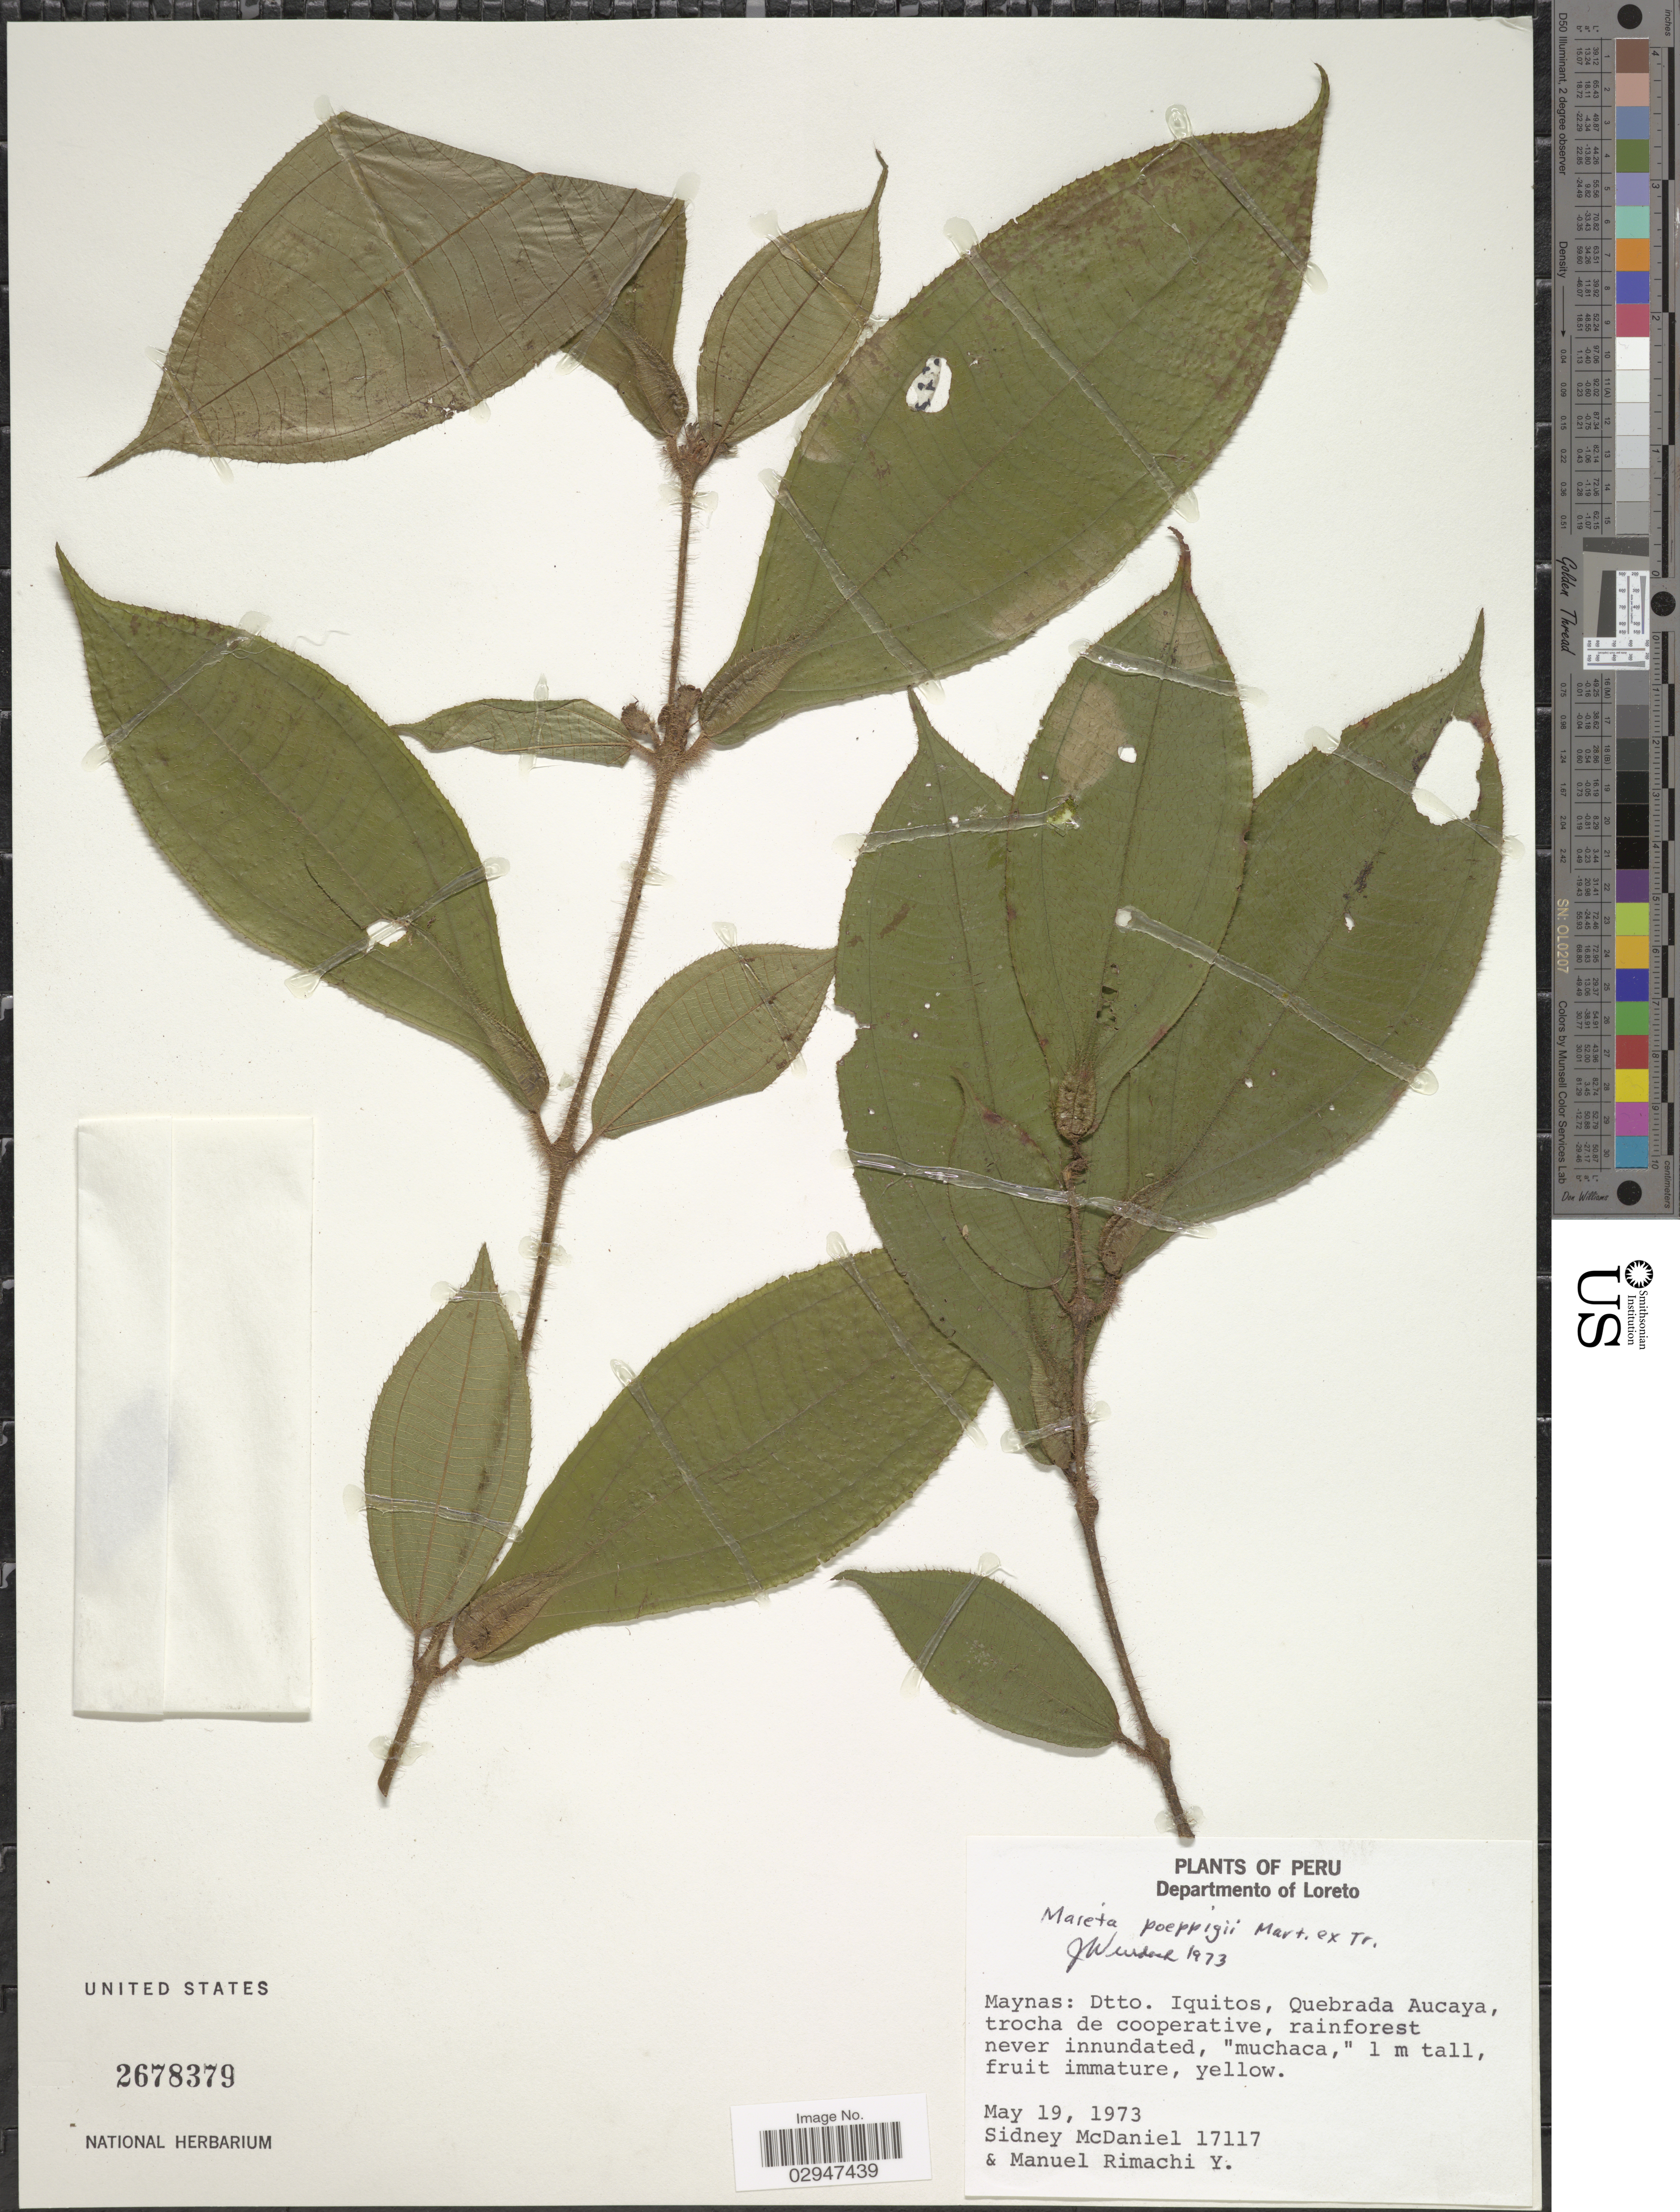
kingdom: Plantae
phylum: Tracheophyta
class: Magnoliopsida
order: Myrtales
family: Melastomataceae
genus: Maieta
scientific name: Maieta poeppigii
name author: Mart. ex Cogn.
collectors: S. McDaniel & M. Rimachi Y.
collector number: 17117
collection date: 1973-05-19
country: Peru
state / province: Loreto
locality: Departmento of Loreto. Maynas: Dtto. Iquitos, Quebrada Aucaya.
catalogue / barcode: US 2678379